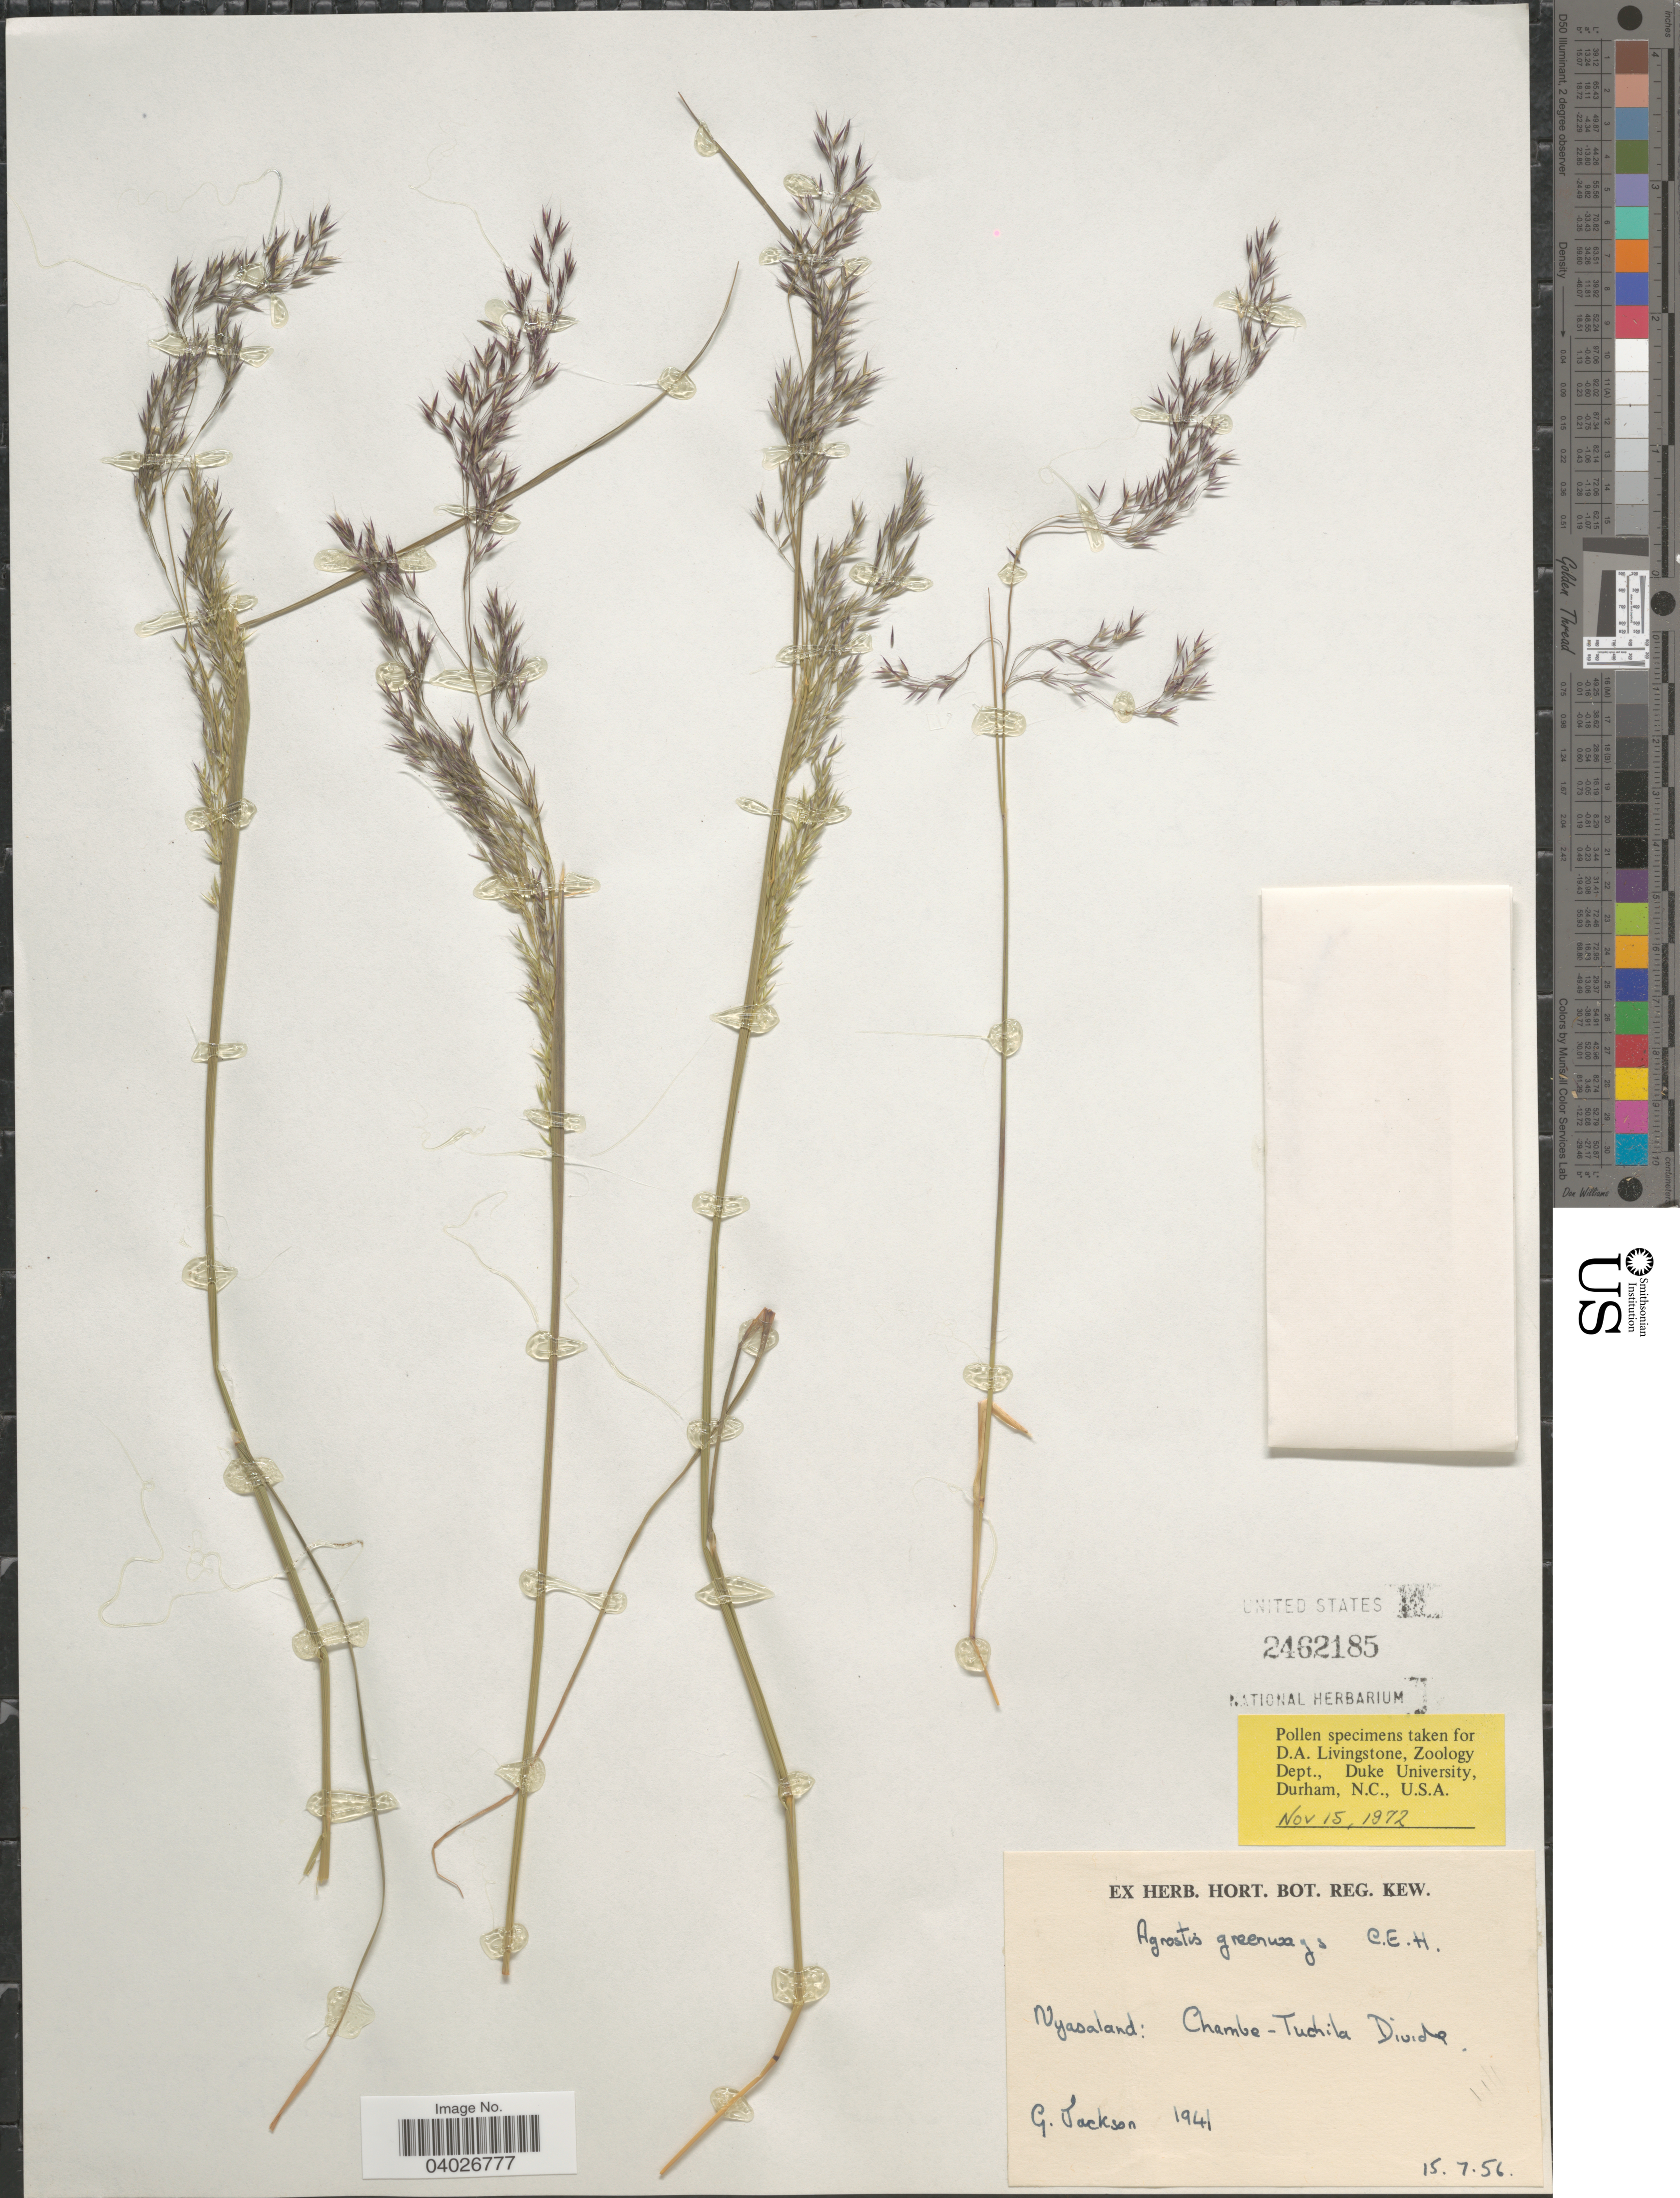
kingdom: Plantae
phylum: Tracheophyta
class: Liliopsida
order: Poales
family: Poaceae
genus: Agrostis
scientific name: Agrostis gracilifolia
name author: C.E. Hubb.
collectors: G. Jackson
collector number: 1941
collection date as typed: Transcribed d/m/y: 15/7/56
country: Malawi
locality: Nyasaland: Chambe-Tuchila Divide.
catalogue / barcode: US 2462185